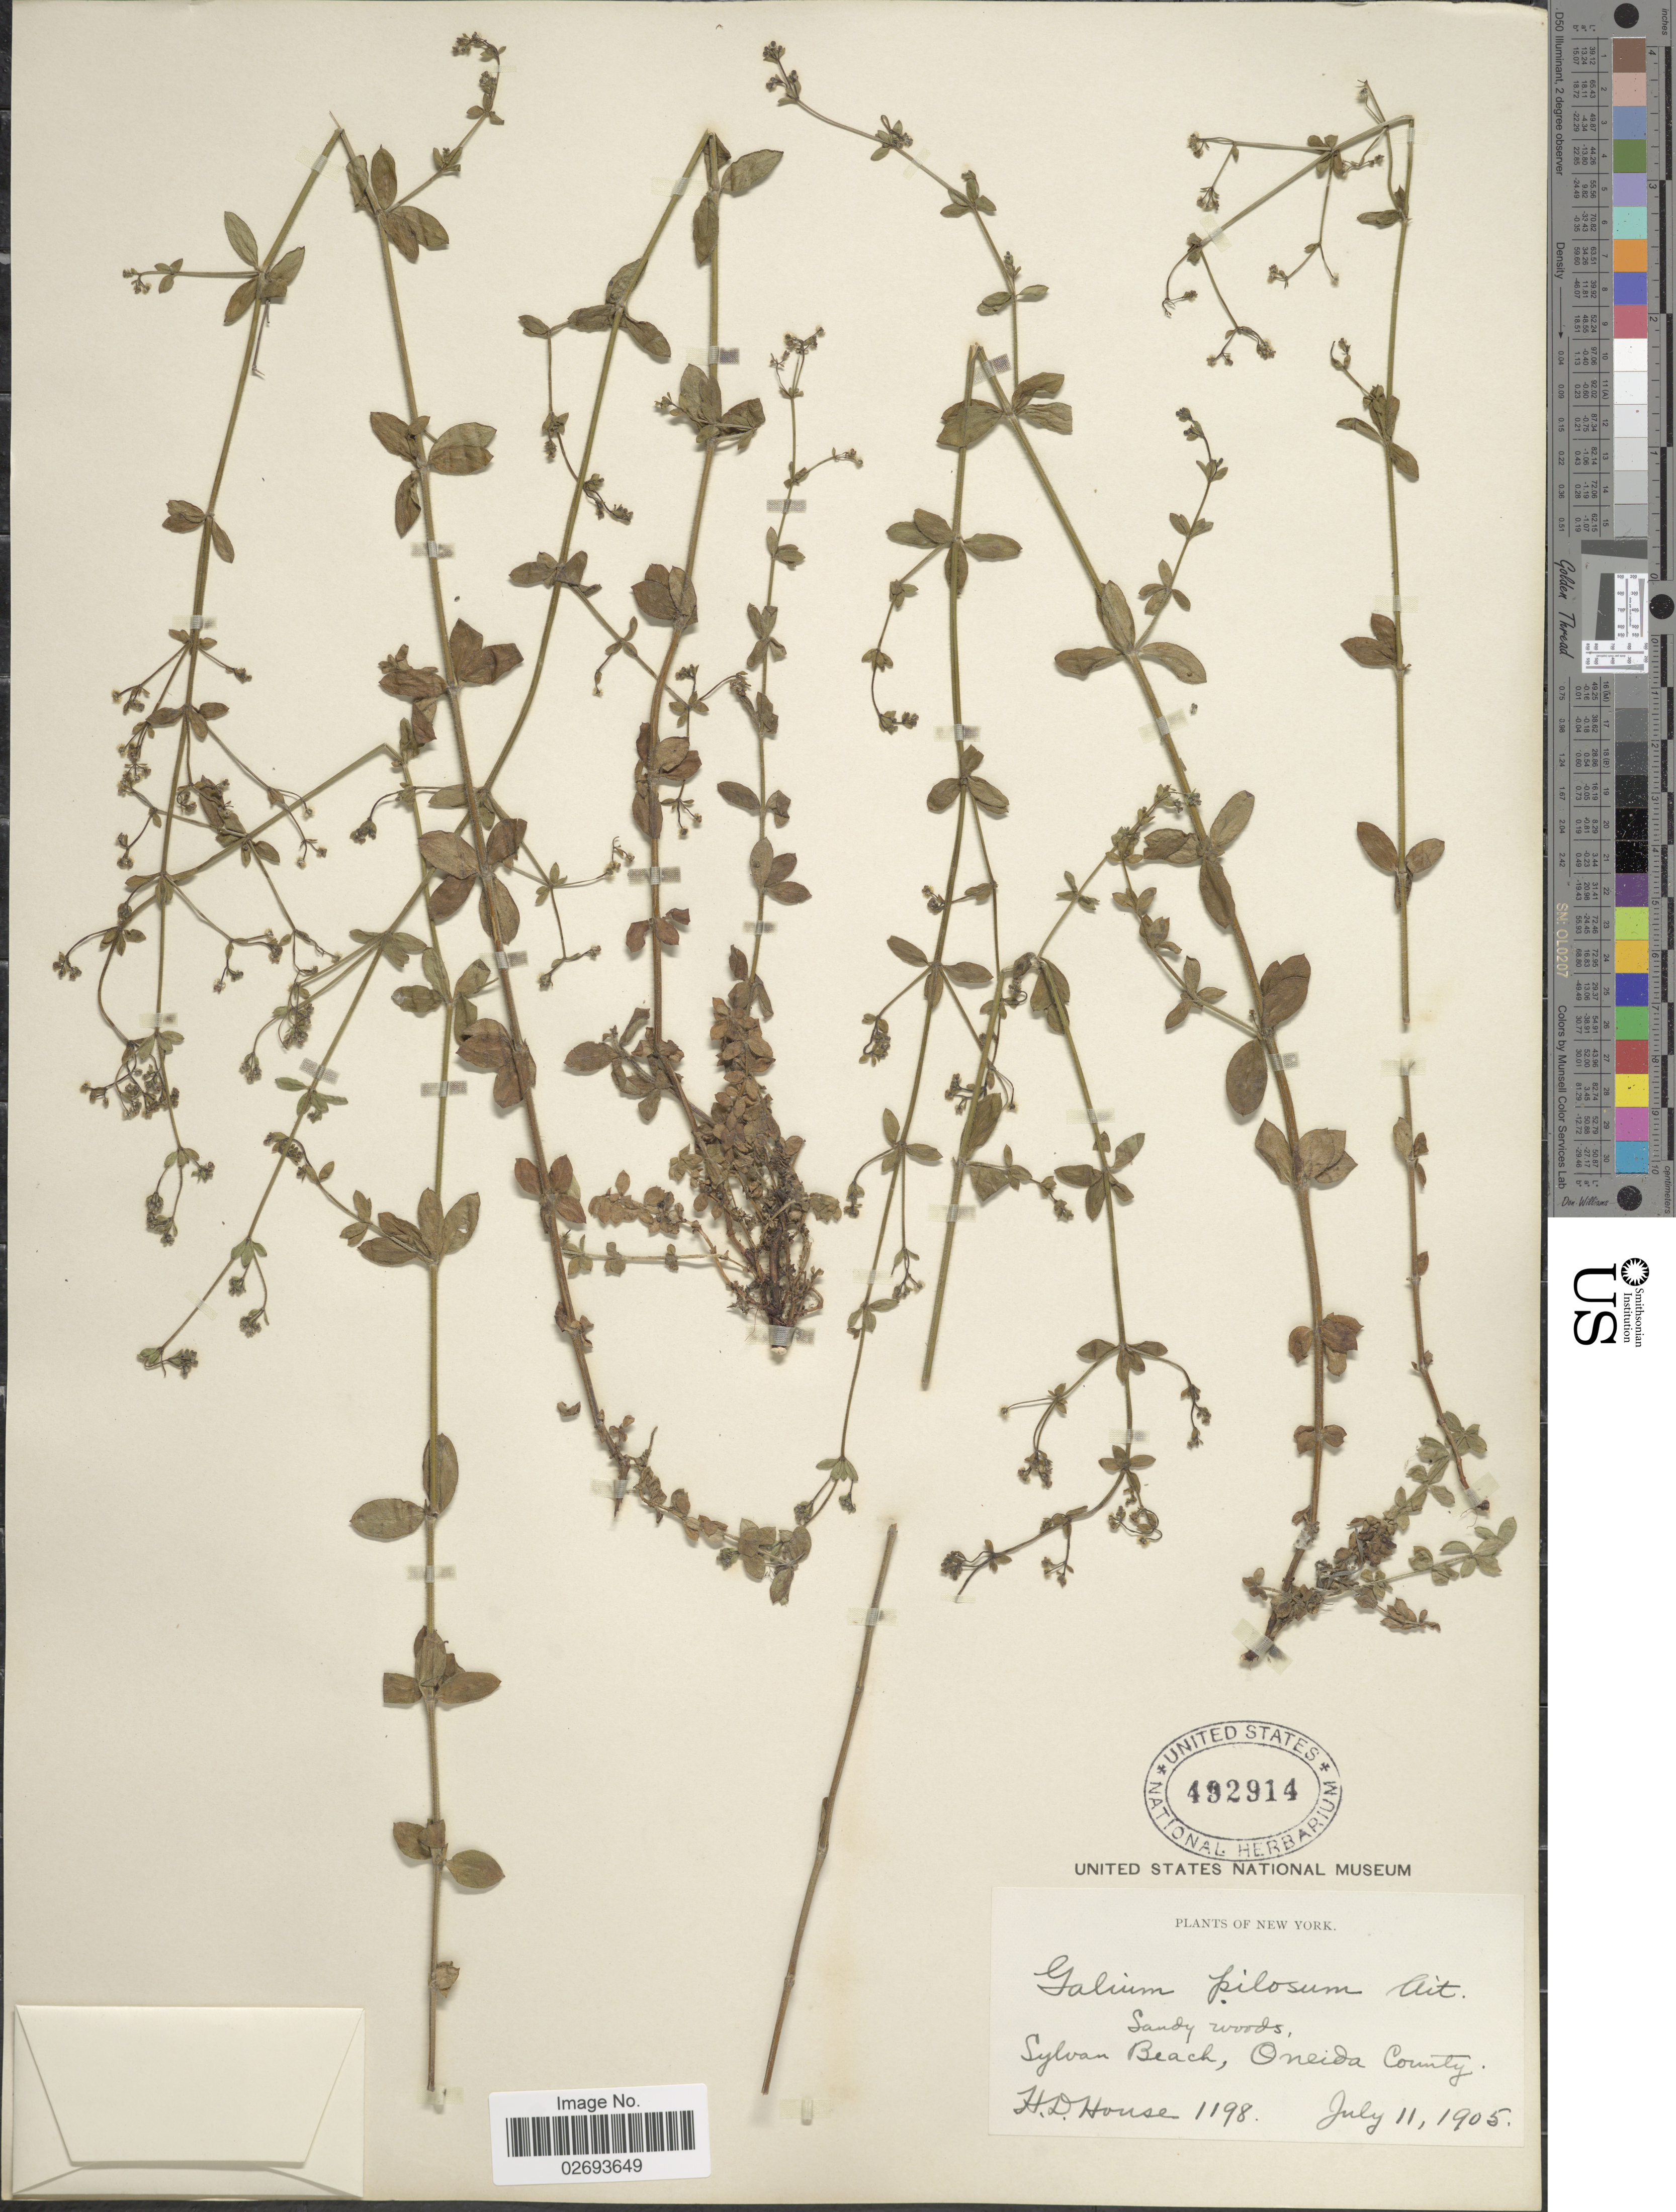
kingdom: Plantae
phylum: Tracheophyta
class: Magnoliopsida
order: Gentianales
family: Rubiaceae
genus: Galium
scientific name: Galium pilosum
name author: Aiton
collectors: H. D. House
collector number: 1198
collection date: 1905-07-11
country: United States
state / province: New York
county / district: Oneida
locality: Sylvan Beach, Oneida County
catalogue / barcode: US 492914